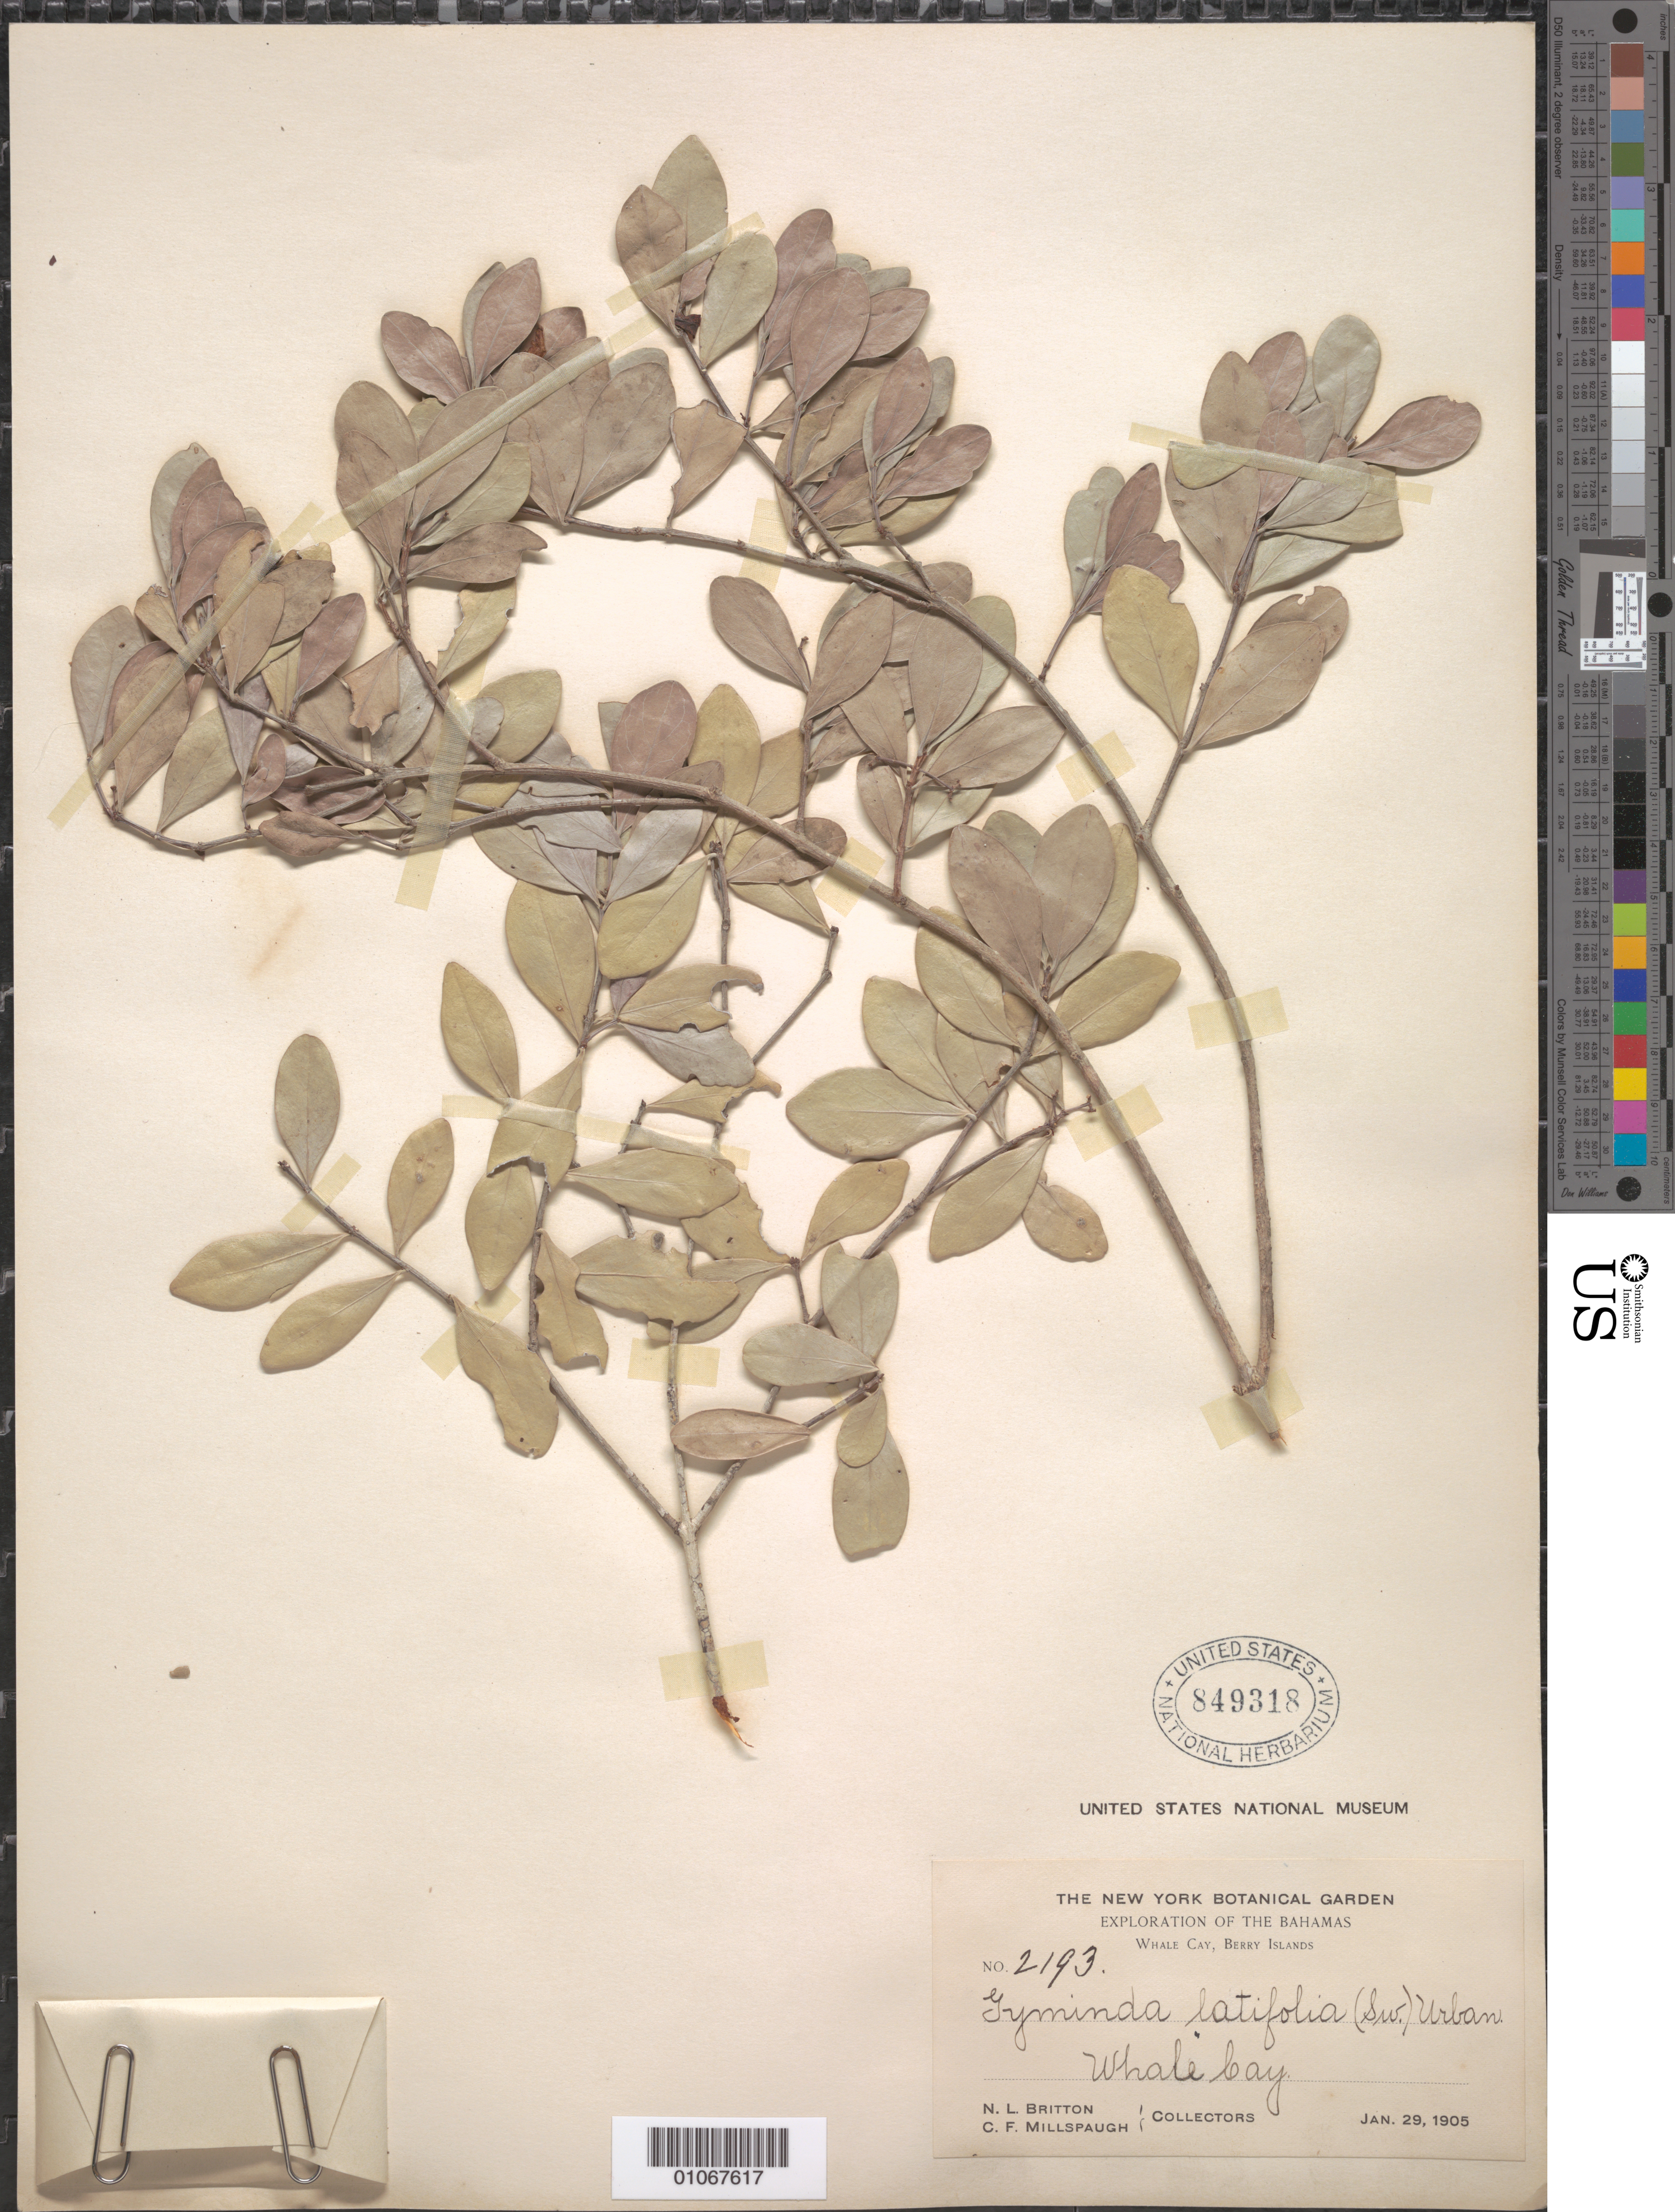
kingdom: Plantae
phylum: Tracheophyta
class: Magnoliopsida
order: Celastrales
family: Celastraceae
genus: Gyminda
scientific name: Gyminda latifolia subsp. latifolia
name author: (Sw.) Urb.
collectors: N. Britton & C. F. Millspaugh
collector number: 2193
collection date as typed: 29 Jan 1905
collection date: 1905-01-29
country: Bahamas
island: Great Bahama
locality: Whale bay.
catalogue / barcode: US 849318